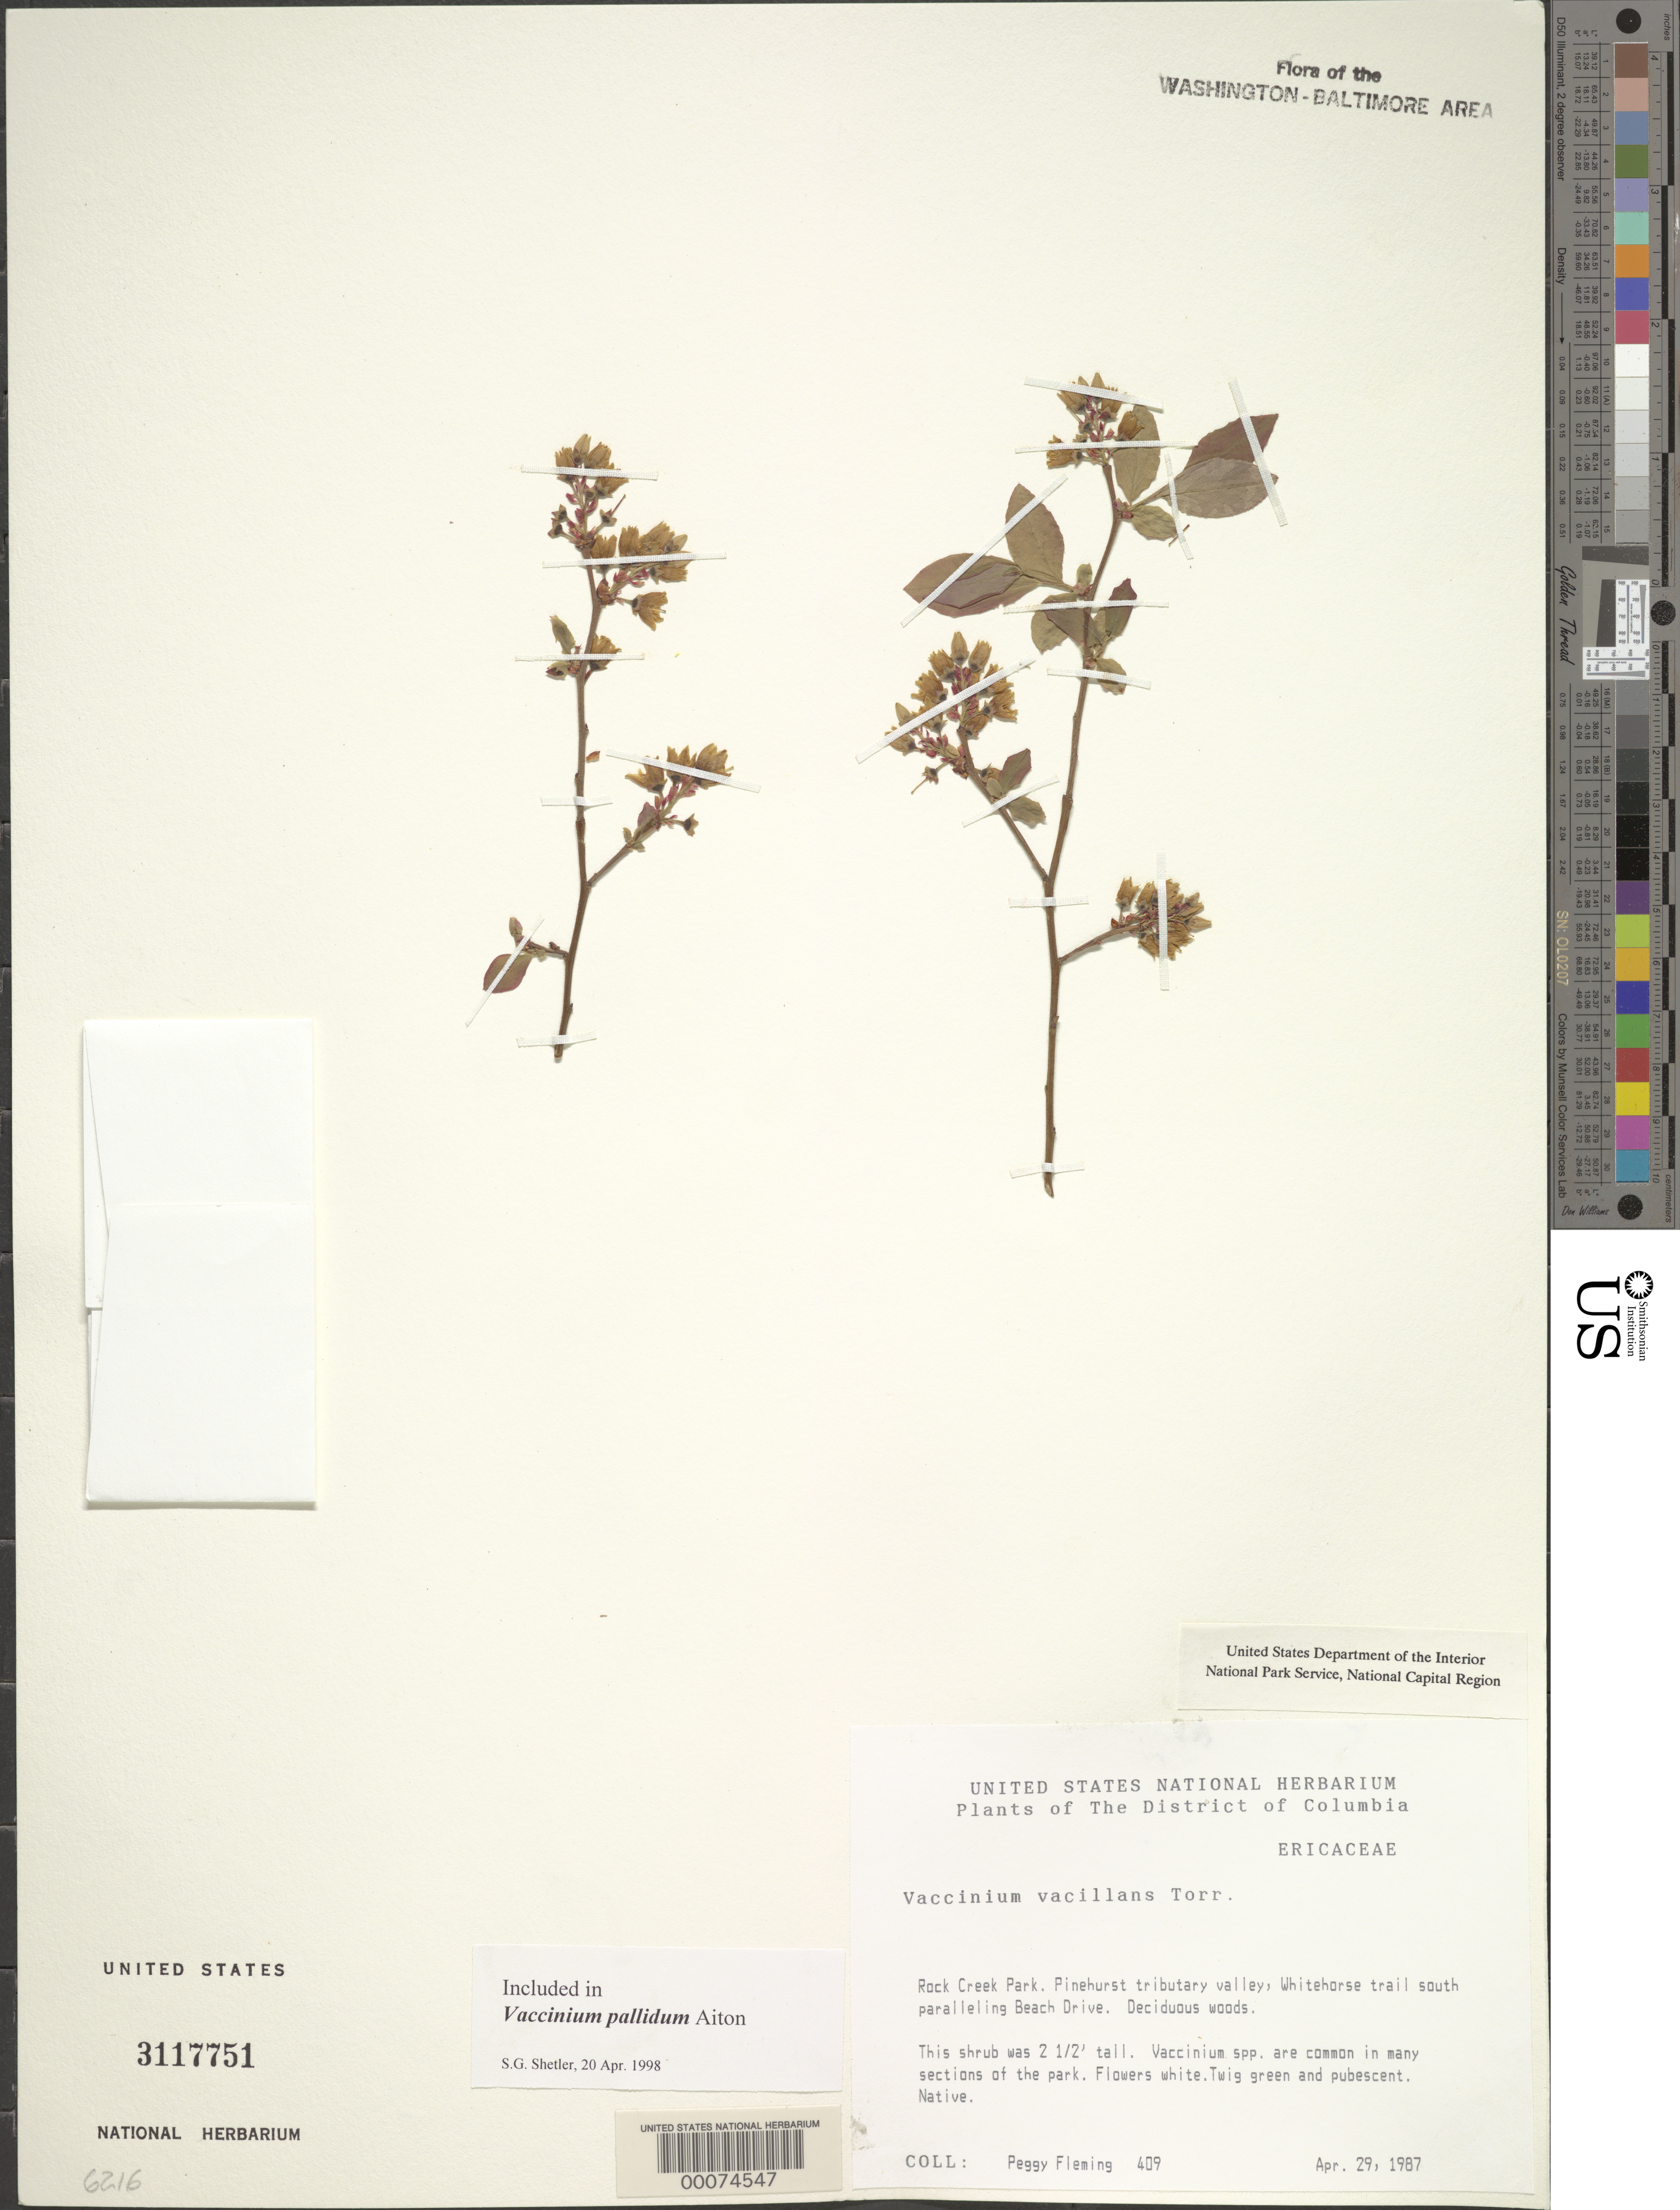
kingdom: Plantae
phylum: Tracheophyta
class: Magnoliopsida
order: Ericales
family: Ericaceae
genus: Vaccinium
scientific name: Vaccinium pallidum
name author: Aiton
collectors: P. Fleming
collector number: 409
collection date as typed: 29 Apr 1987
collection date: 1987-04-29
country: United States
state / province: District of Columbia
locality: Rock Creek Park. Pinehurst Tributary Valley, Whitehorse Trail south paralleling Beach Drive. Rock Creek Park and Vicinity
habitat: Deciduous woods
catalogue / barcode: US 3117751